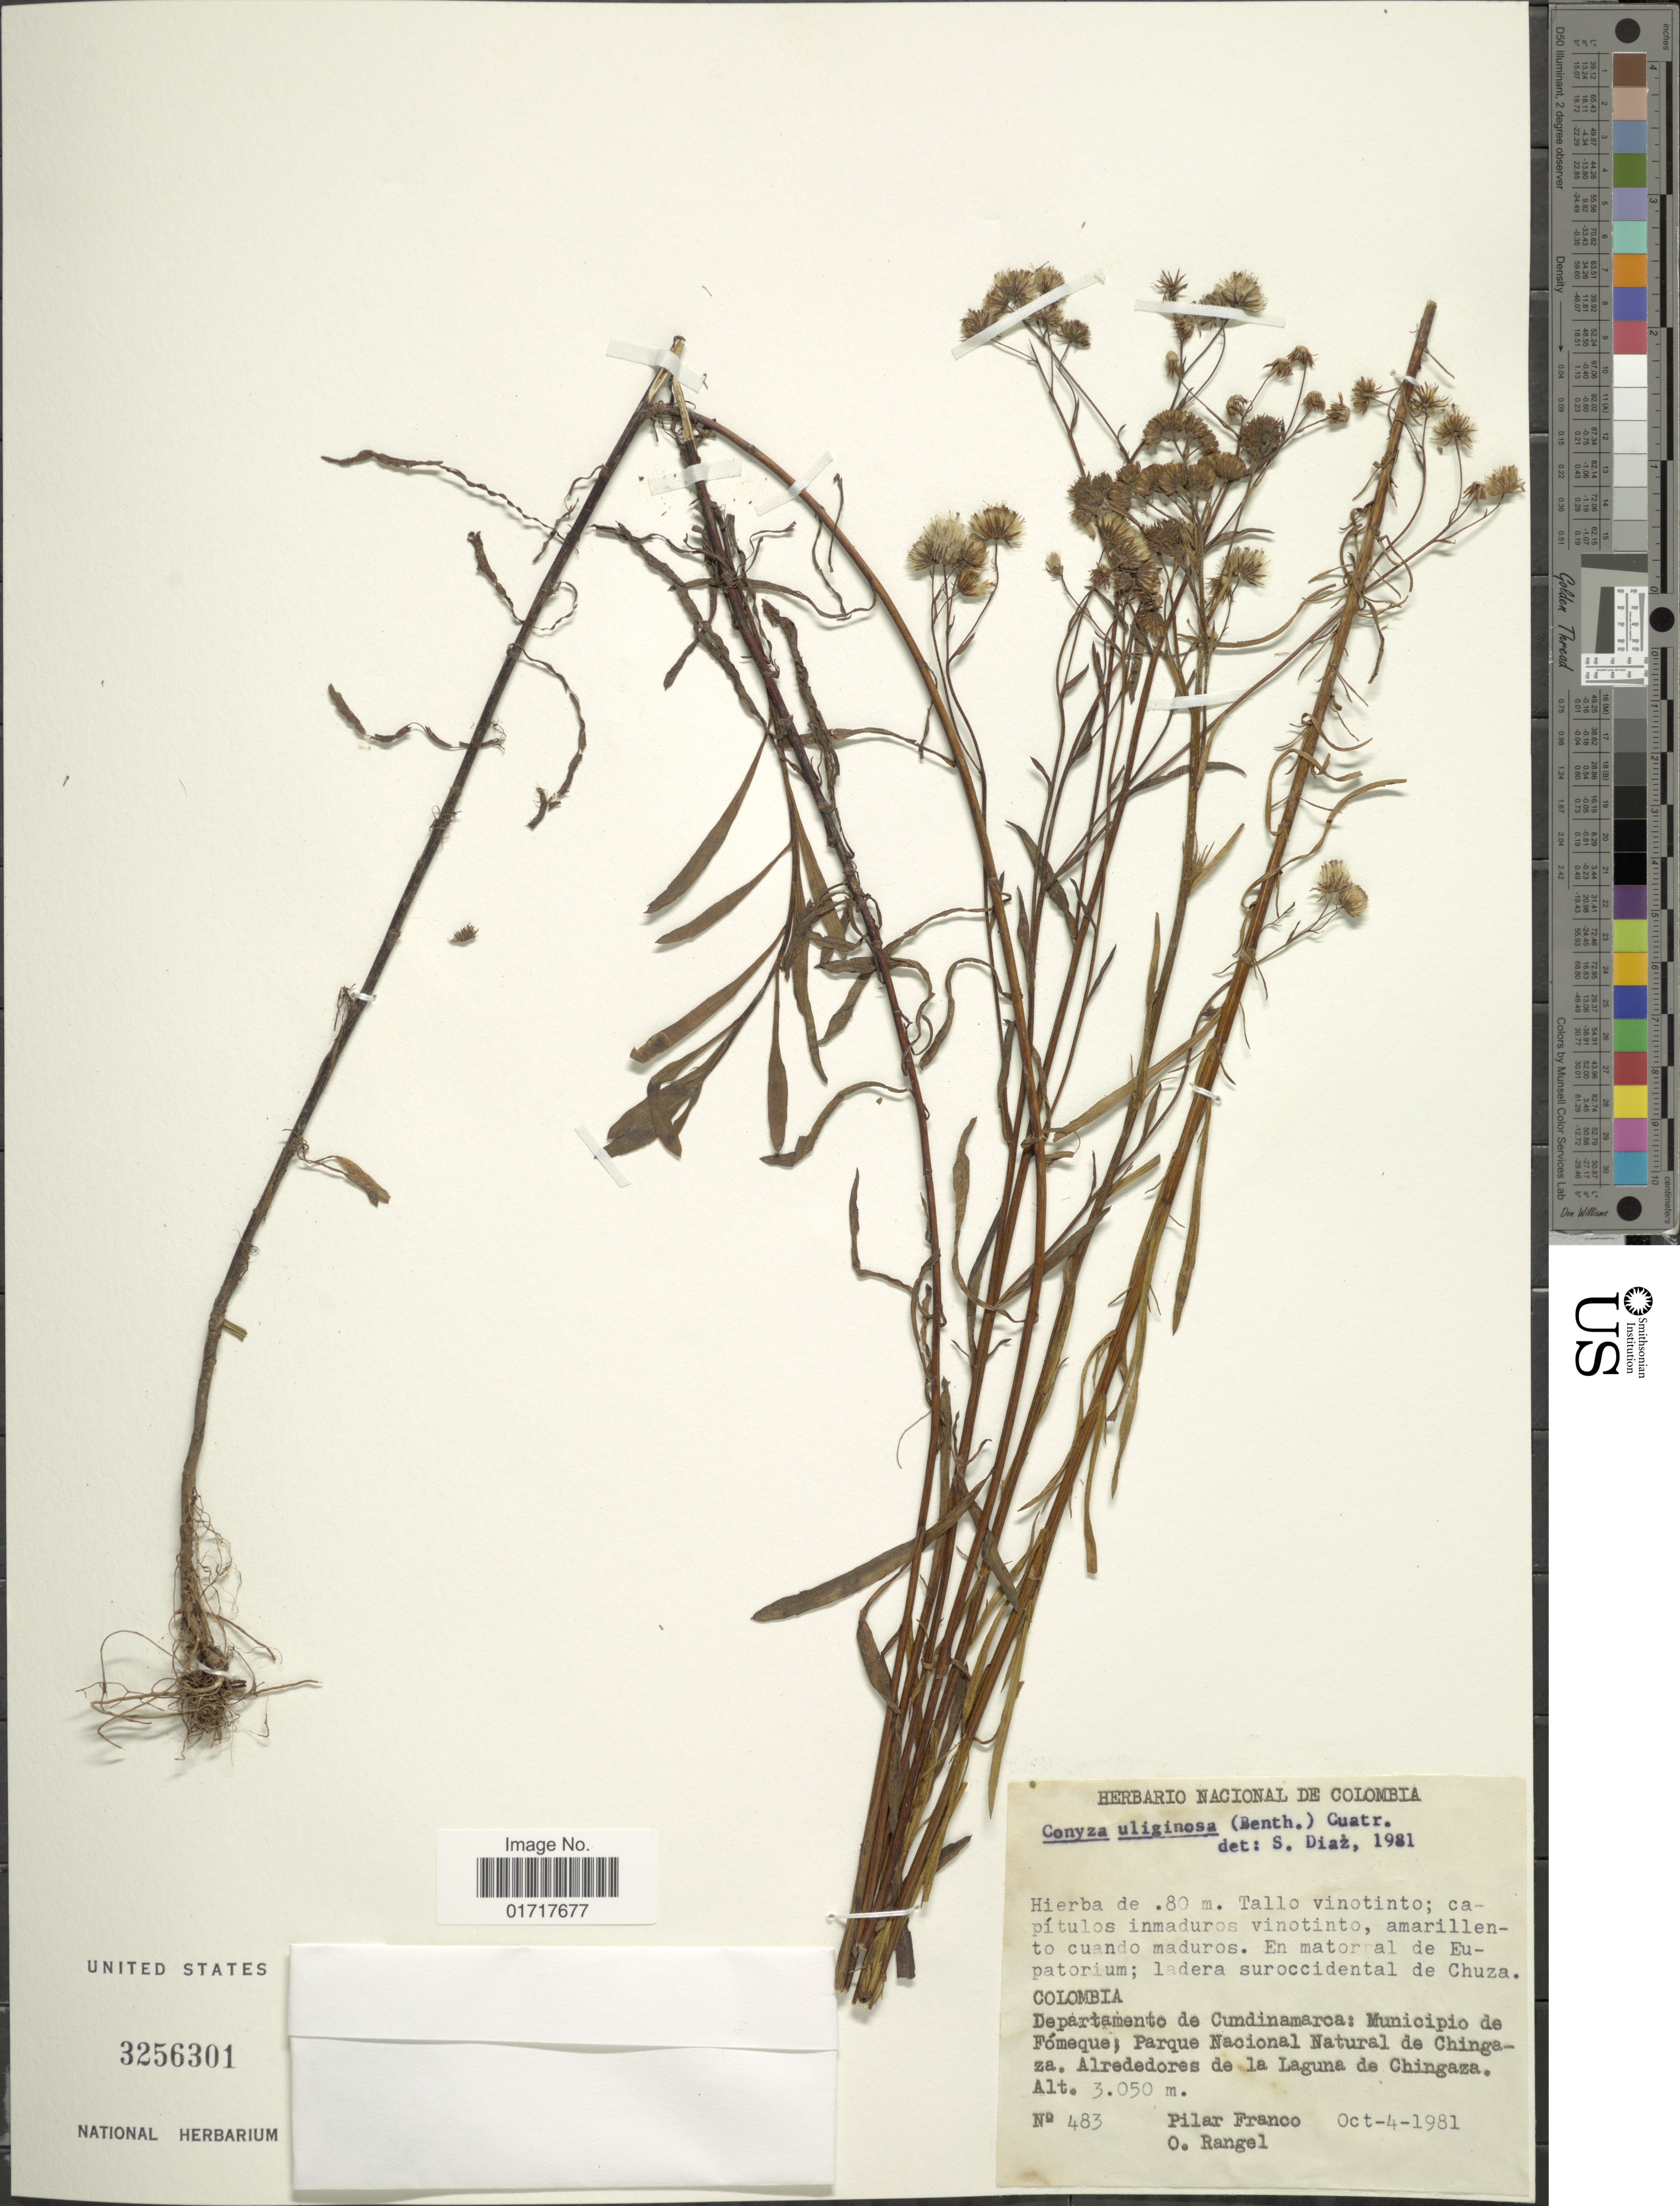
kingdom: Plantae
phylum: Tracheophyta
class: Magnoliopsida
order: Asterales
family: Asteraceae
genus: Conyza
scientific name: Conyza uliginosa var. colimbiana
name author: (Hieron.) Cuatrec.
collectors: P. Franco Roselli & O. Rangel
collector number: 483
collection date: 1981-10-04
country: Colombia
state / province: Cundinamarca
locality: Departamento de Cundinamara: Municpio de Fomeque, Parque Nacional Natural de Chingaza.Alrededores de la Laguna de Chingaza.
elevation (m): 3050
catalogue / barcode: US 3256301